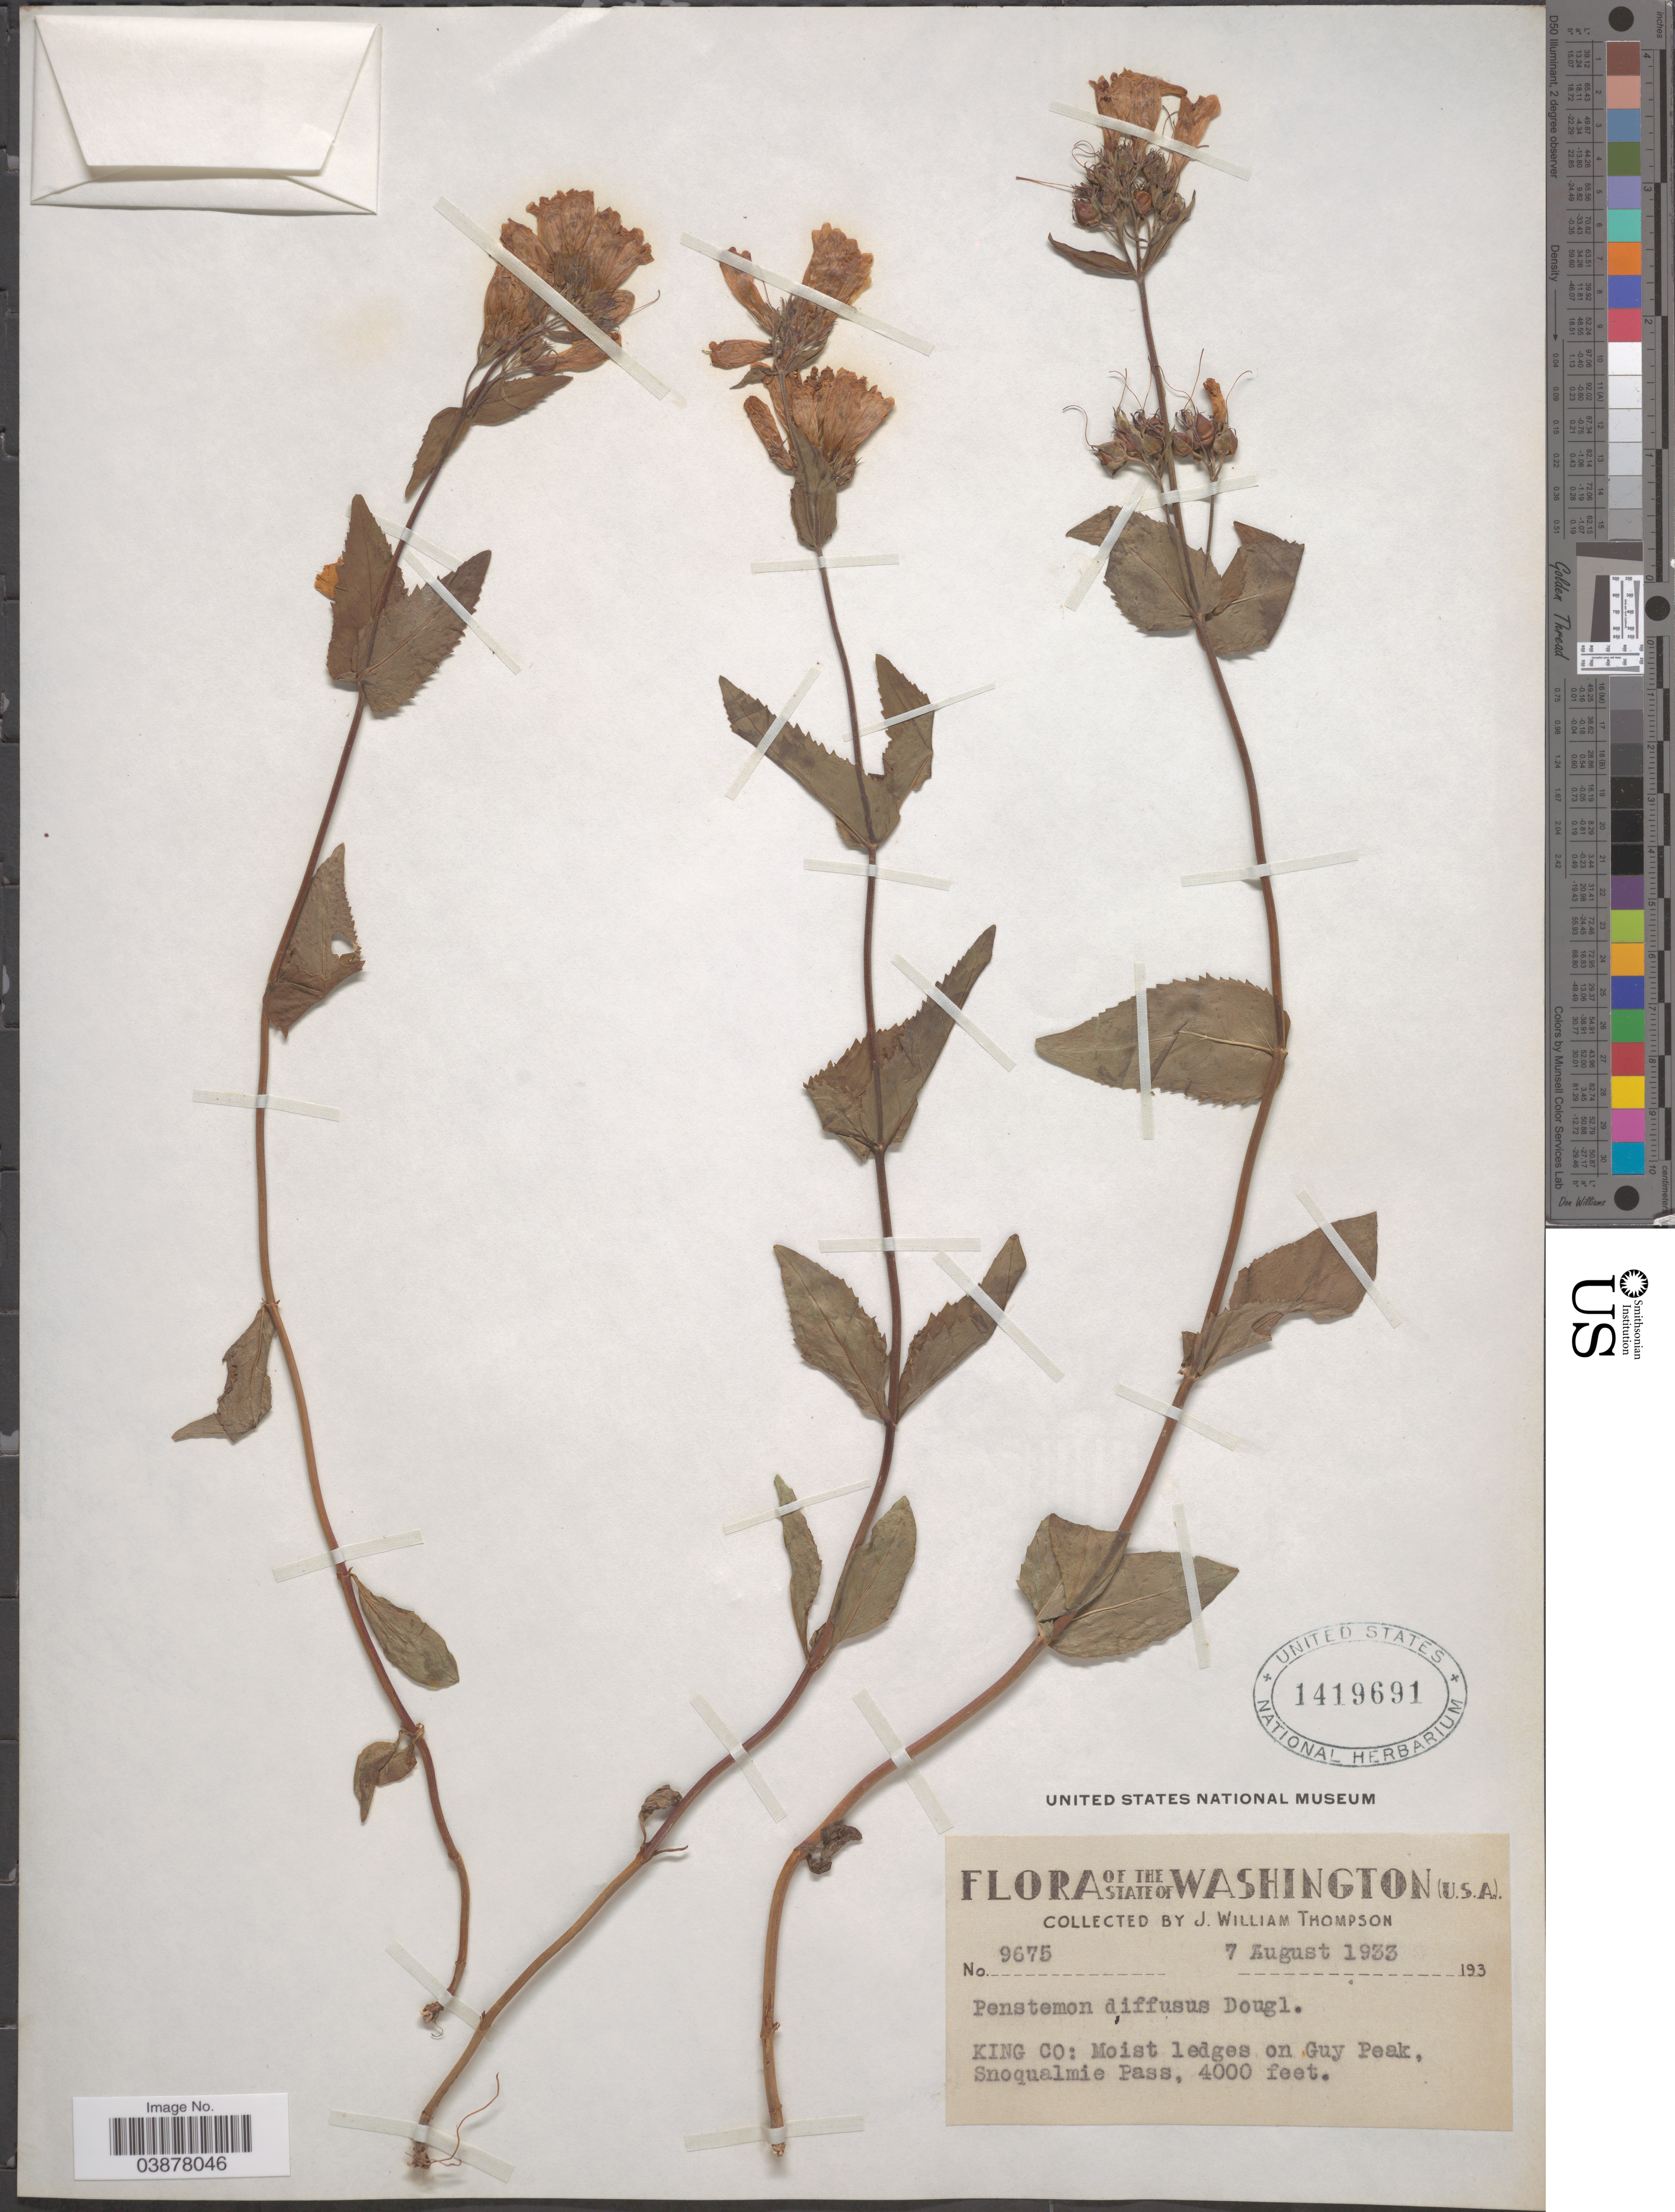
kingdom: Plantae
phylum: Tracheophyta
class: Magnoliopsida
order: Lamiales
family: Plantaginaceae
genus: Penstemon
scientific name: Penstemon serrulatus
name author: Menzies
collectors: J. W. Thompson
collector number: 9675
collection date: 1933-08-07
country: United States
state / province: Washington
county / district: King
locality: King Co: on Guy Peak, Snoqualmie Pass.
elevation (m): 1219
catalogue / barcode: US 1419691